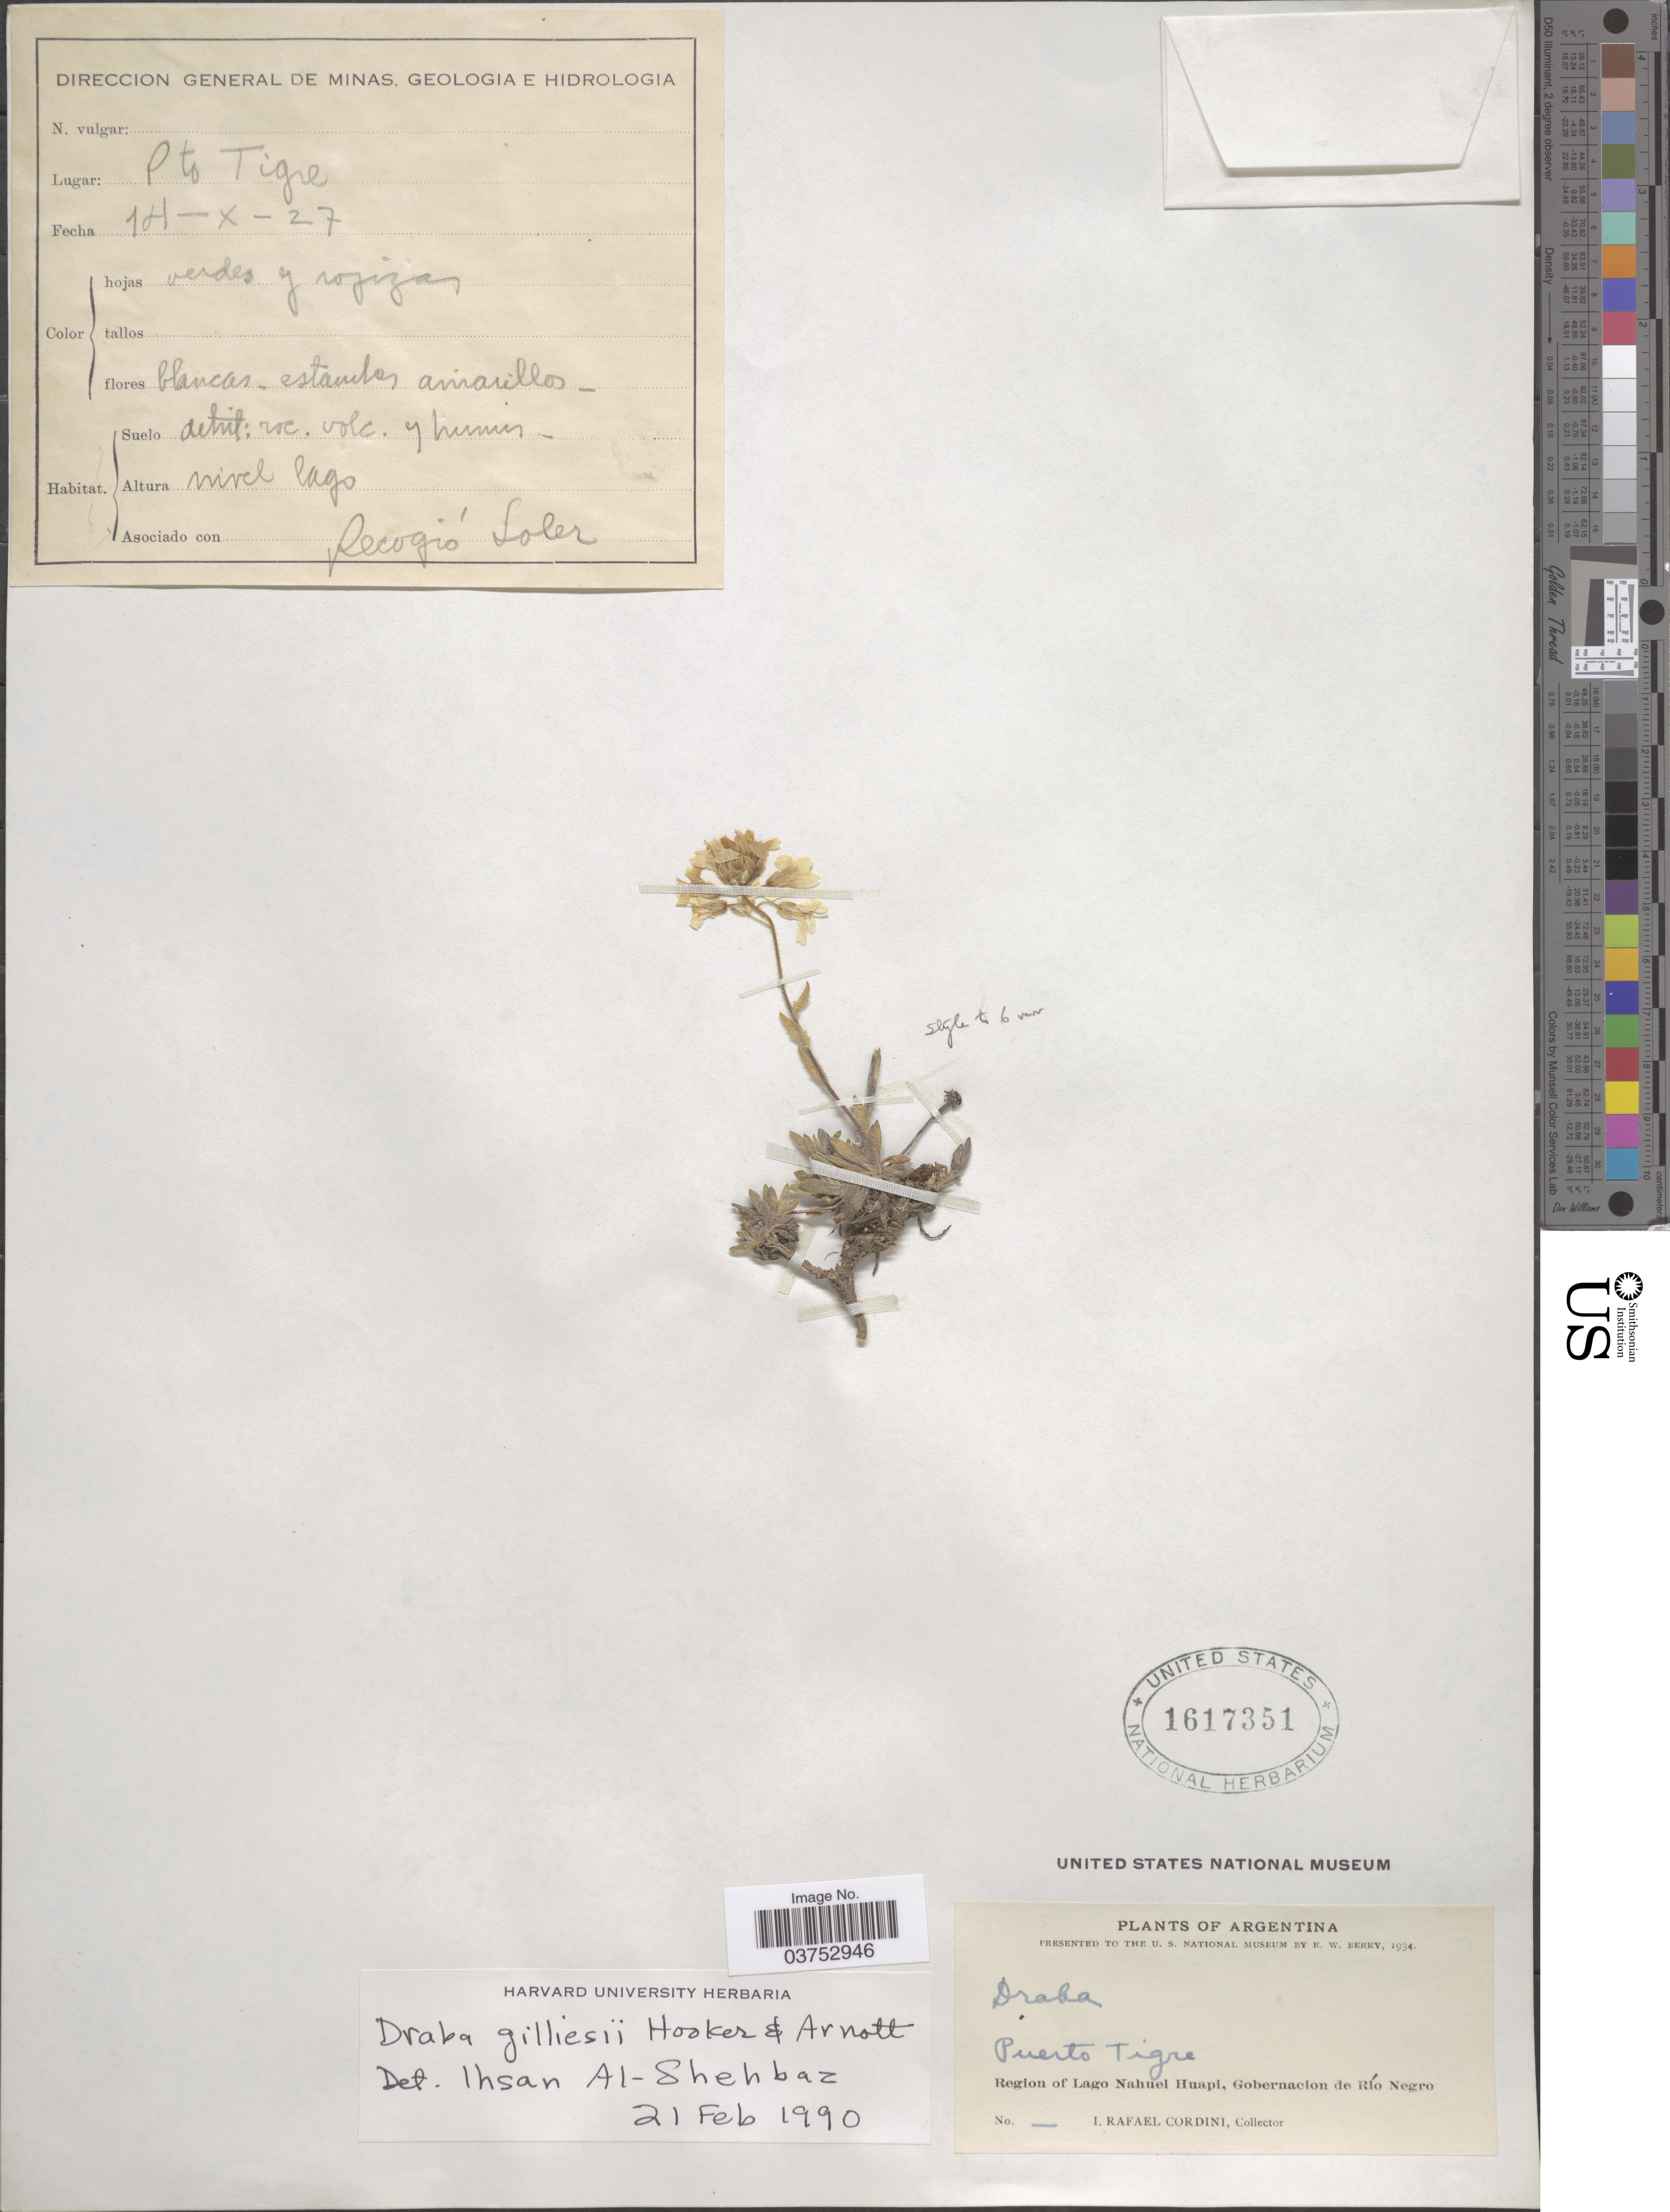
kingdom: Plantae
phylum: Tracheophyta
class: Magnoliopsida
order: Brassicales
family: Brassicaceae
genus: Draba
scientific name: Draba gilliesii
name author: Hook. & Arn.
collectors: I. Cordini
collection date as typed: Transcribed d/m/y: 14/10/27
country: Argentina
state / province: Rio Negro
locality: Puerto Tigre. Region of Lago Nahuel Huapi, Gobernacion de Río Negro.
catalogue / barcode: US 1617351